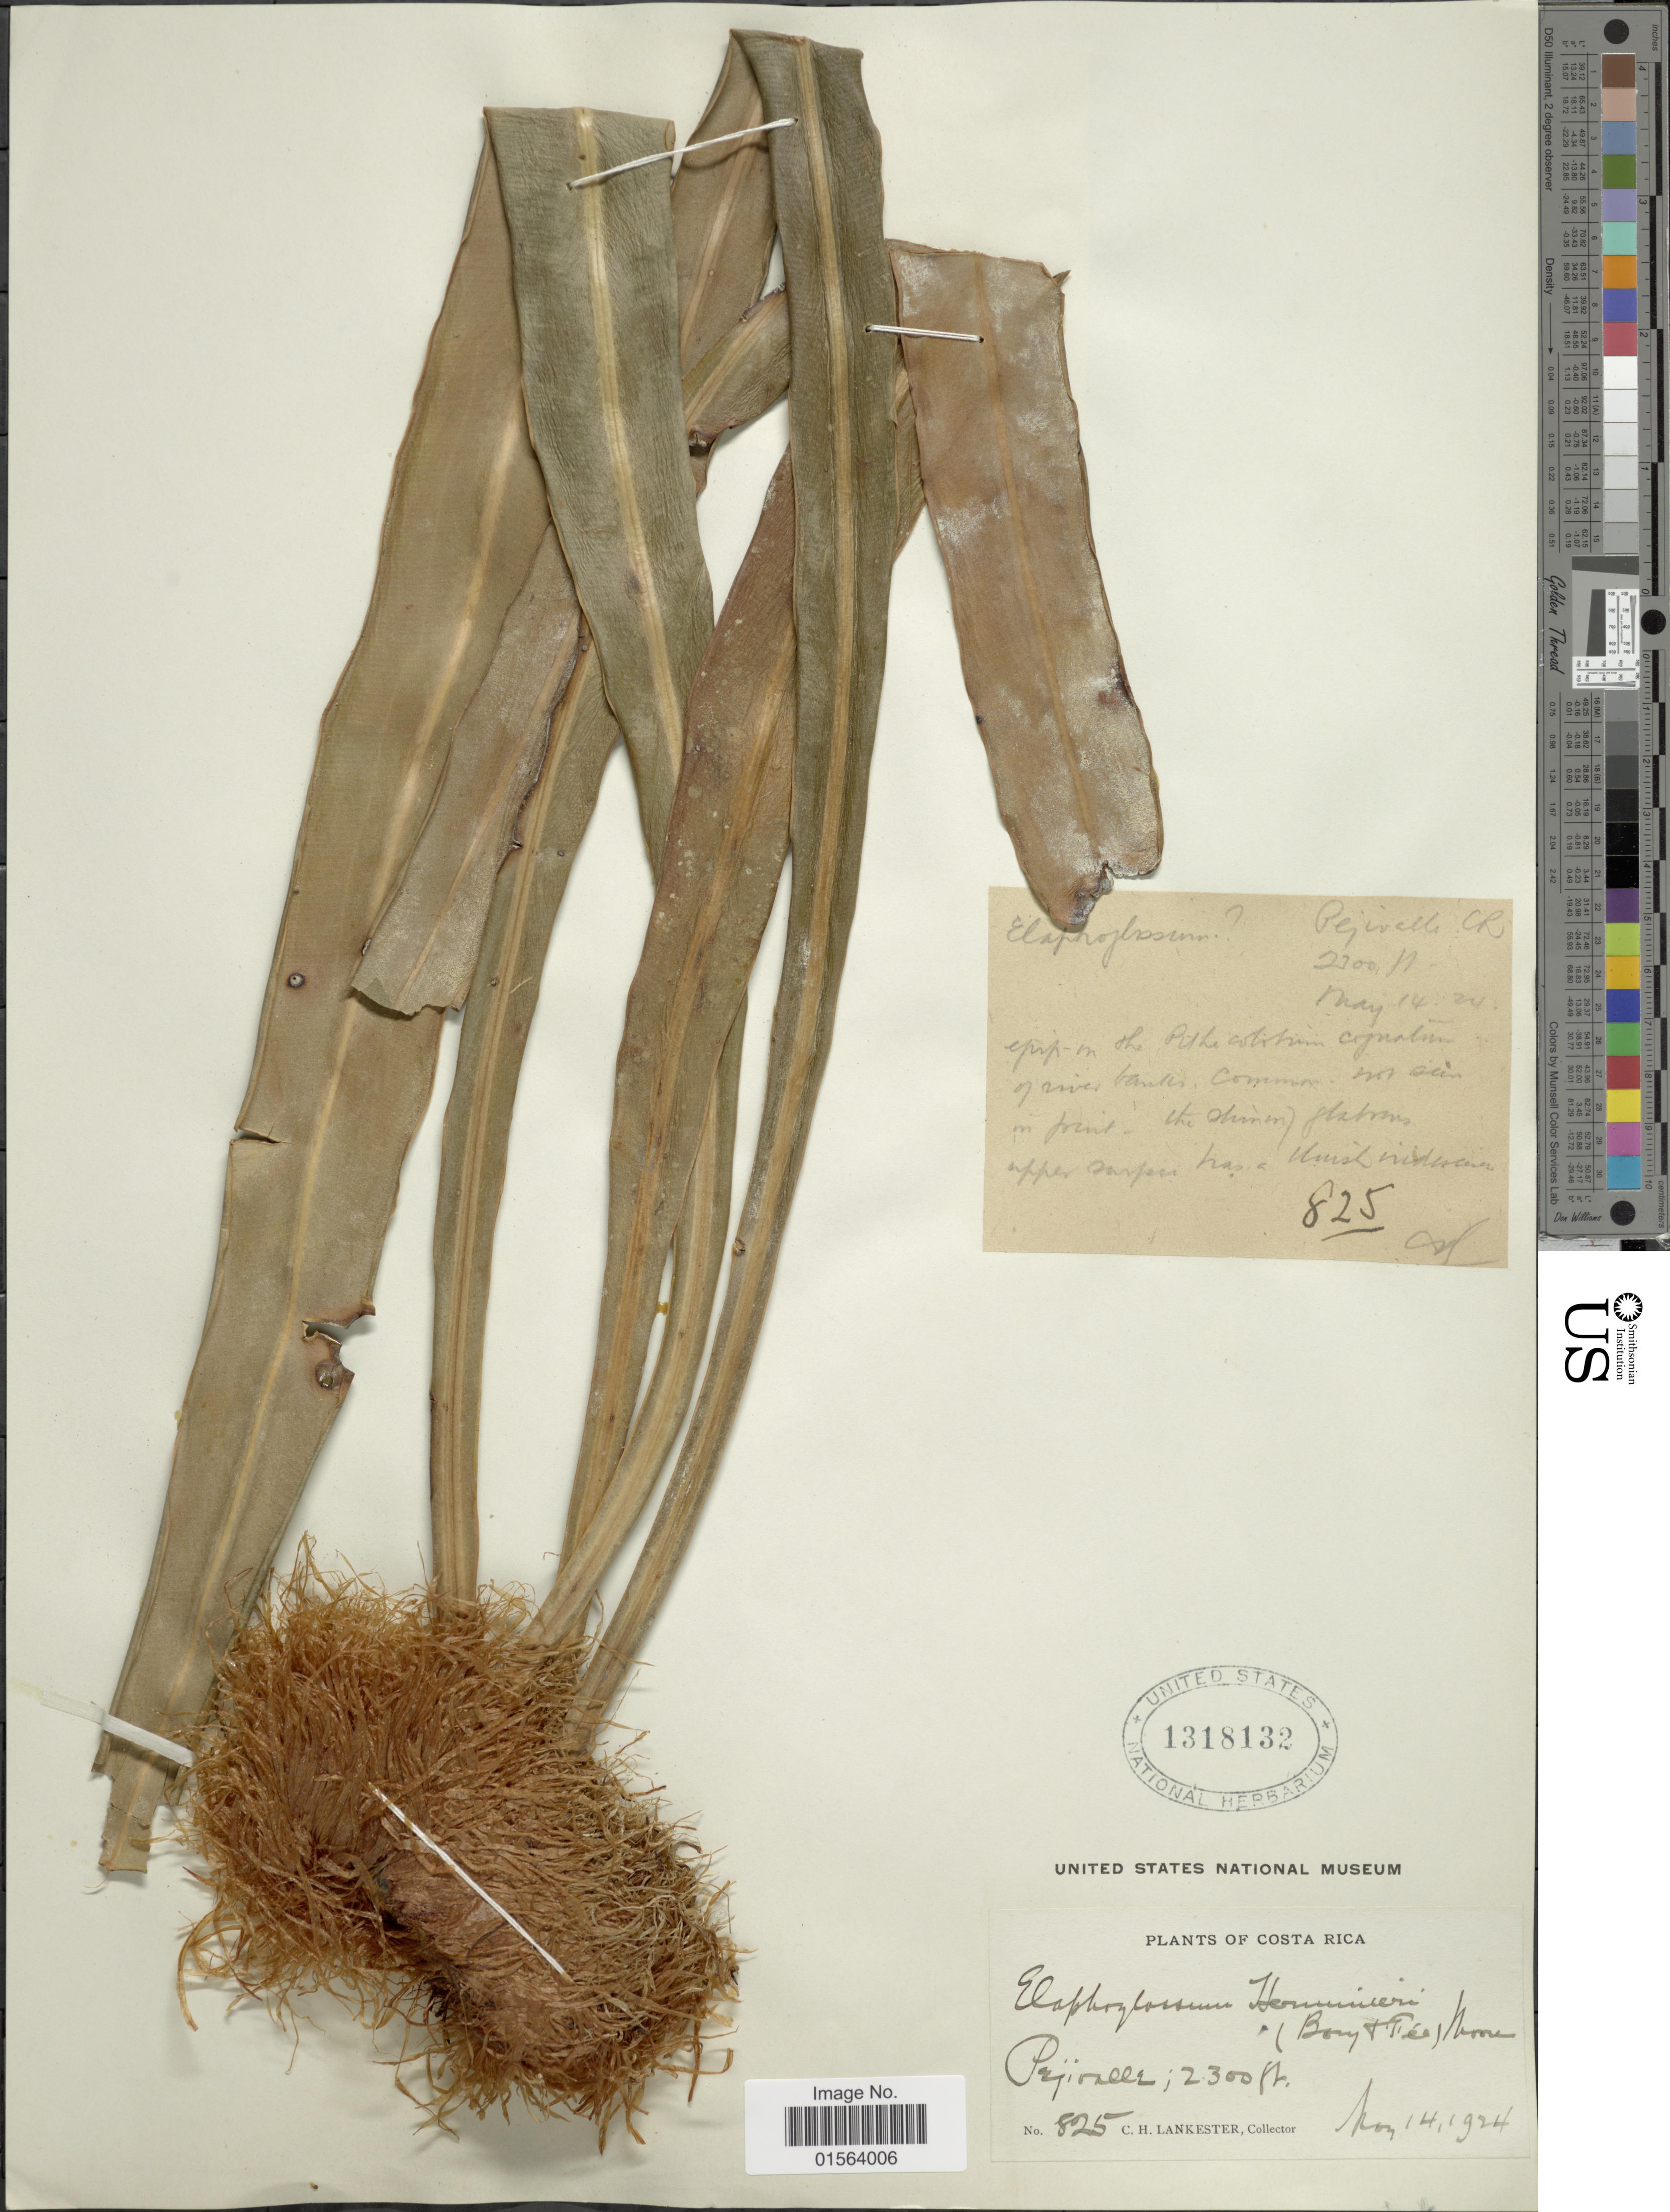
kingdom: Plantae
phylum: Tracheophyta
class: Polypodiopsida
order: Polypodiales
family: Dryopteridaceae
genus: Elaphoglossum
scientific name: Elaphoglossum herminieri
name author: (Bory & Fée) T. Moore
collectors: C. H. Lankester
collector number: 825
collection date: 1924-08-14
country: Costa Rica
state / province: Cartago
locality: Pejivalle [Pejibaye]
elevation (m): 701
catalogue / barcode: US 1318132